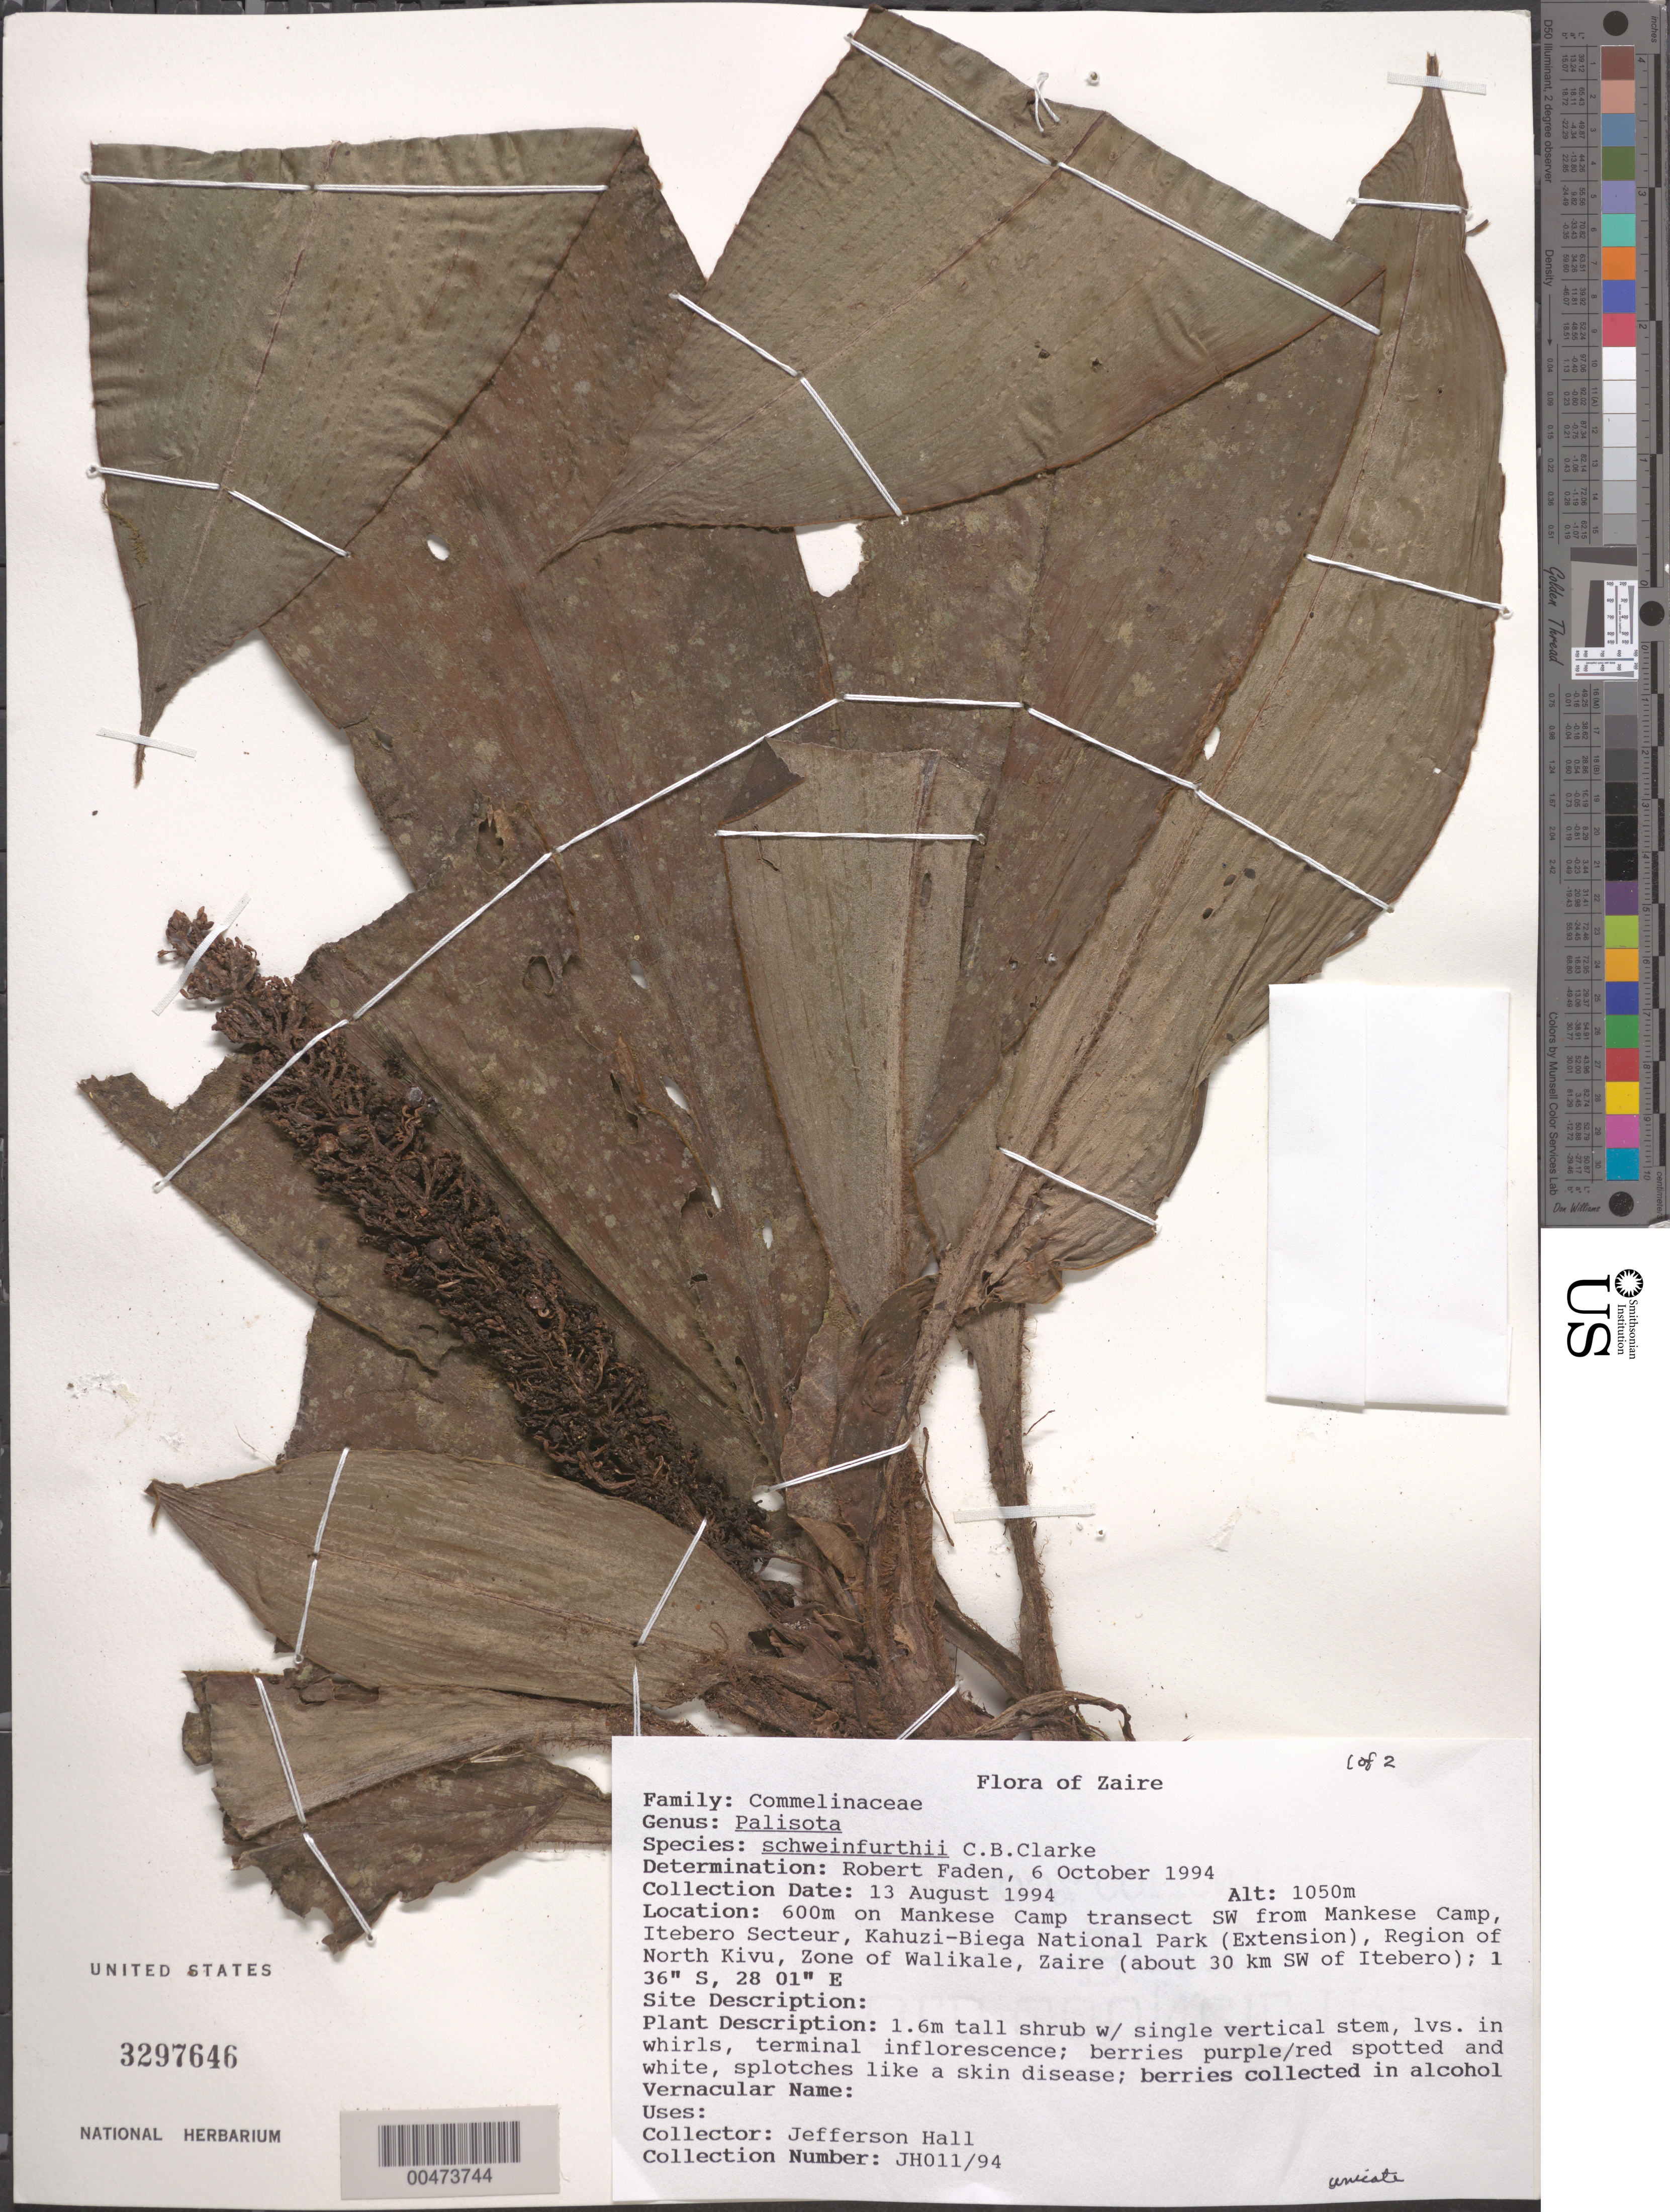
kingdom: Plantae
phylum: Tracheophyta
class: Liliopsida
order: Commelinales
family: Commelinaceae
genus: Palisota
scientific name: Palisota schweinfurthii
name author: C.B. Clarke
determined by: Faden, Robert B., (US), Smithsonian Institution - National Museum of Natural History (UNITED STATES)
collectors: J. Hall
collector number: Jh011/94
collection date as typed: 13 Aug 1994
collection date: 1994-08-13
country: Congo, Democratic Republic of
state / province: Sud-Kivu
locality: SW from Mankese camp, Kahuzi-Biega National Park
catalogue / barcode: US 3297646